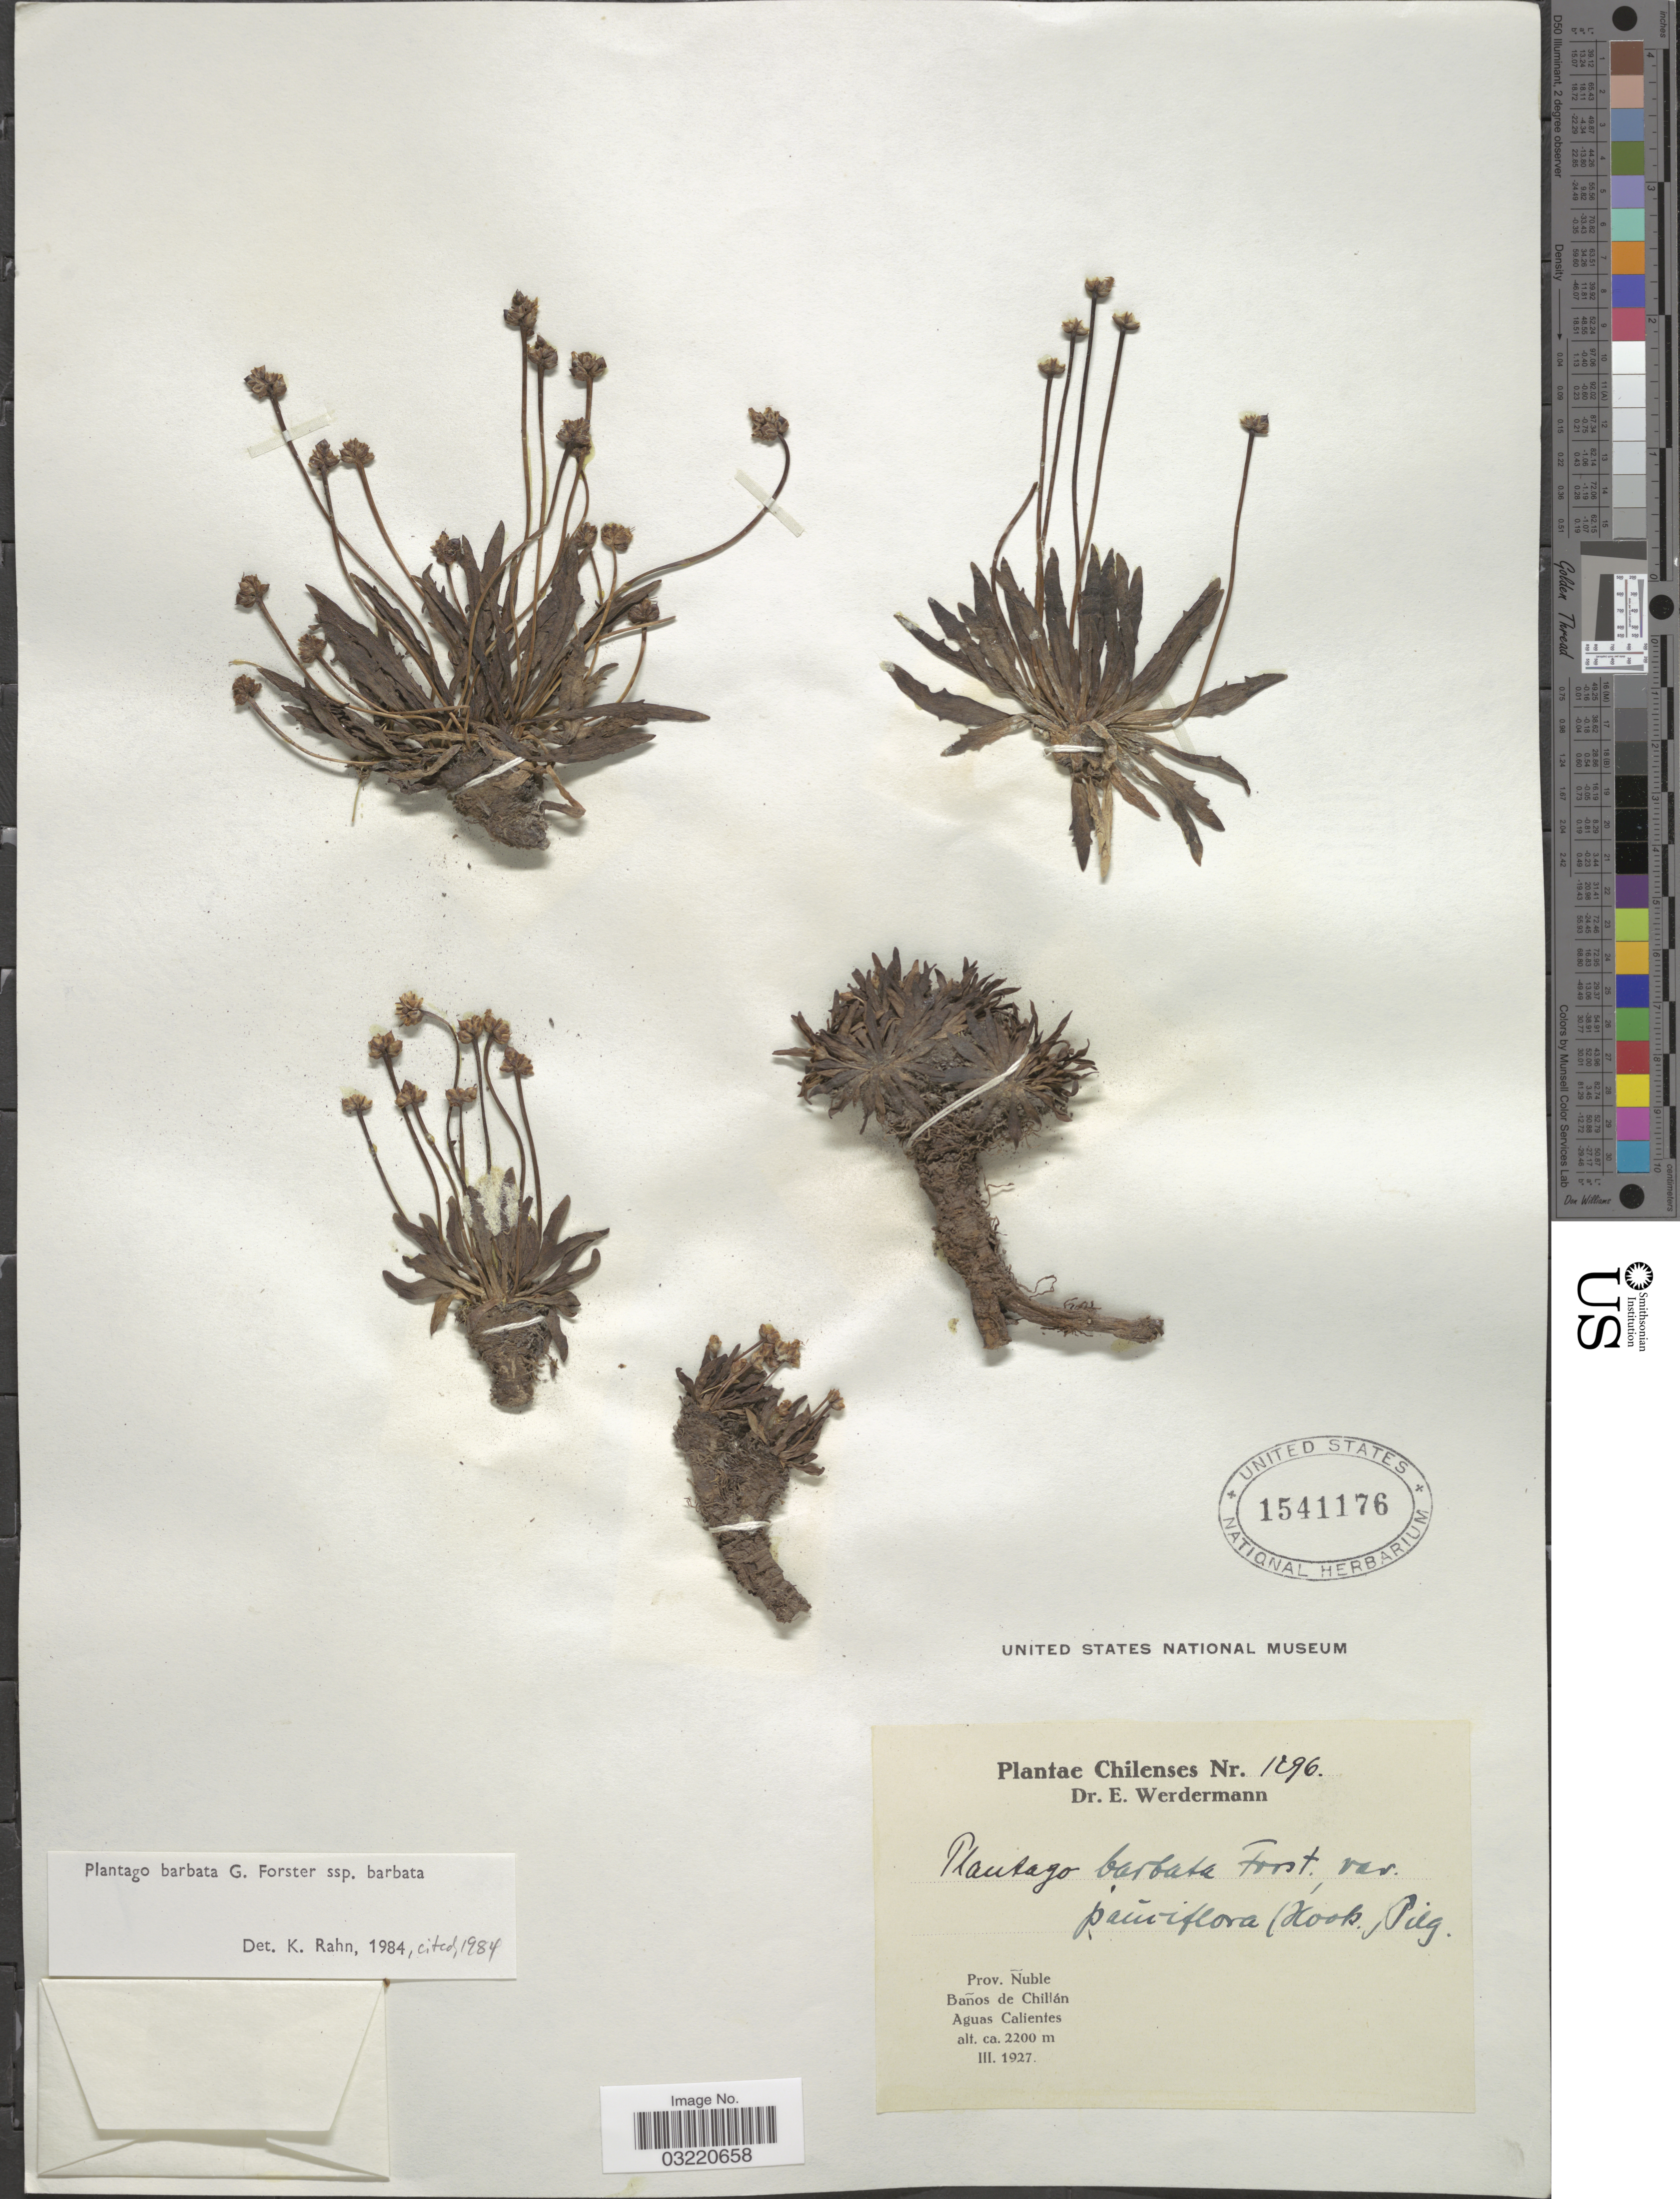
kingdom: Plantae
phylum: Tracheophyta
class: Magnoliopsida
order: Lamiales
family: Plantaginaceae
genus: Plantago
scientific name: Plantago barbata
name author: G. Forst.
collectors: E. Werdermann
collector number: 1296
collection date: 1927-03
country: Chile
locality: Prov. Ñuble. Baños de Chilían. Aguas Calientes.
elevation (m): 2200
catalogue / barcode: US 1541176